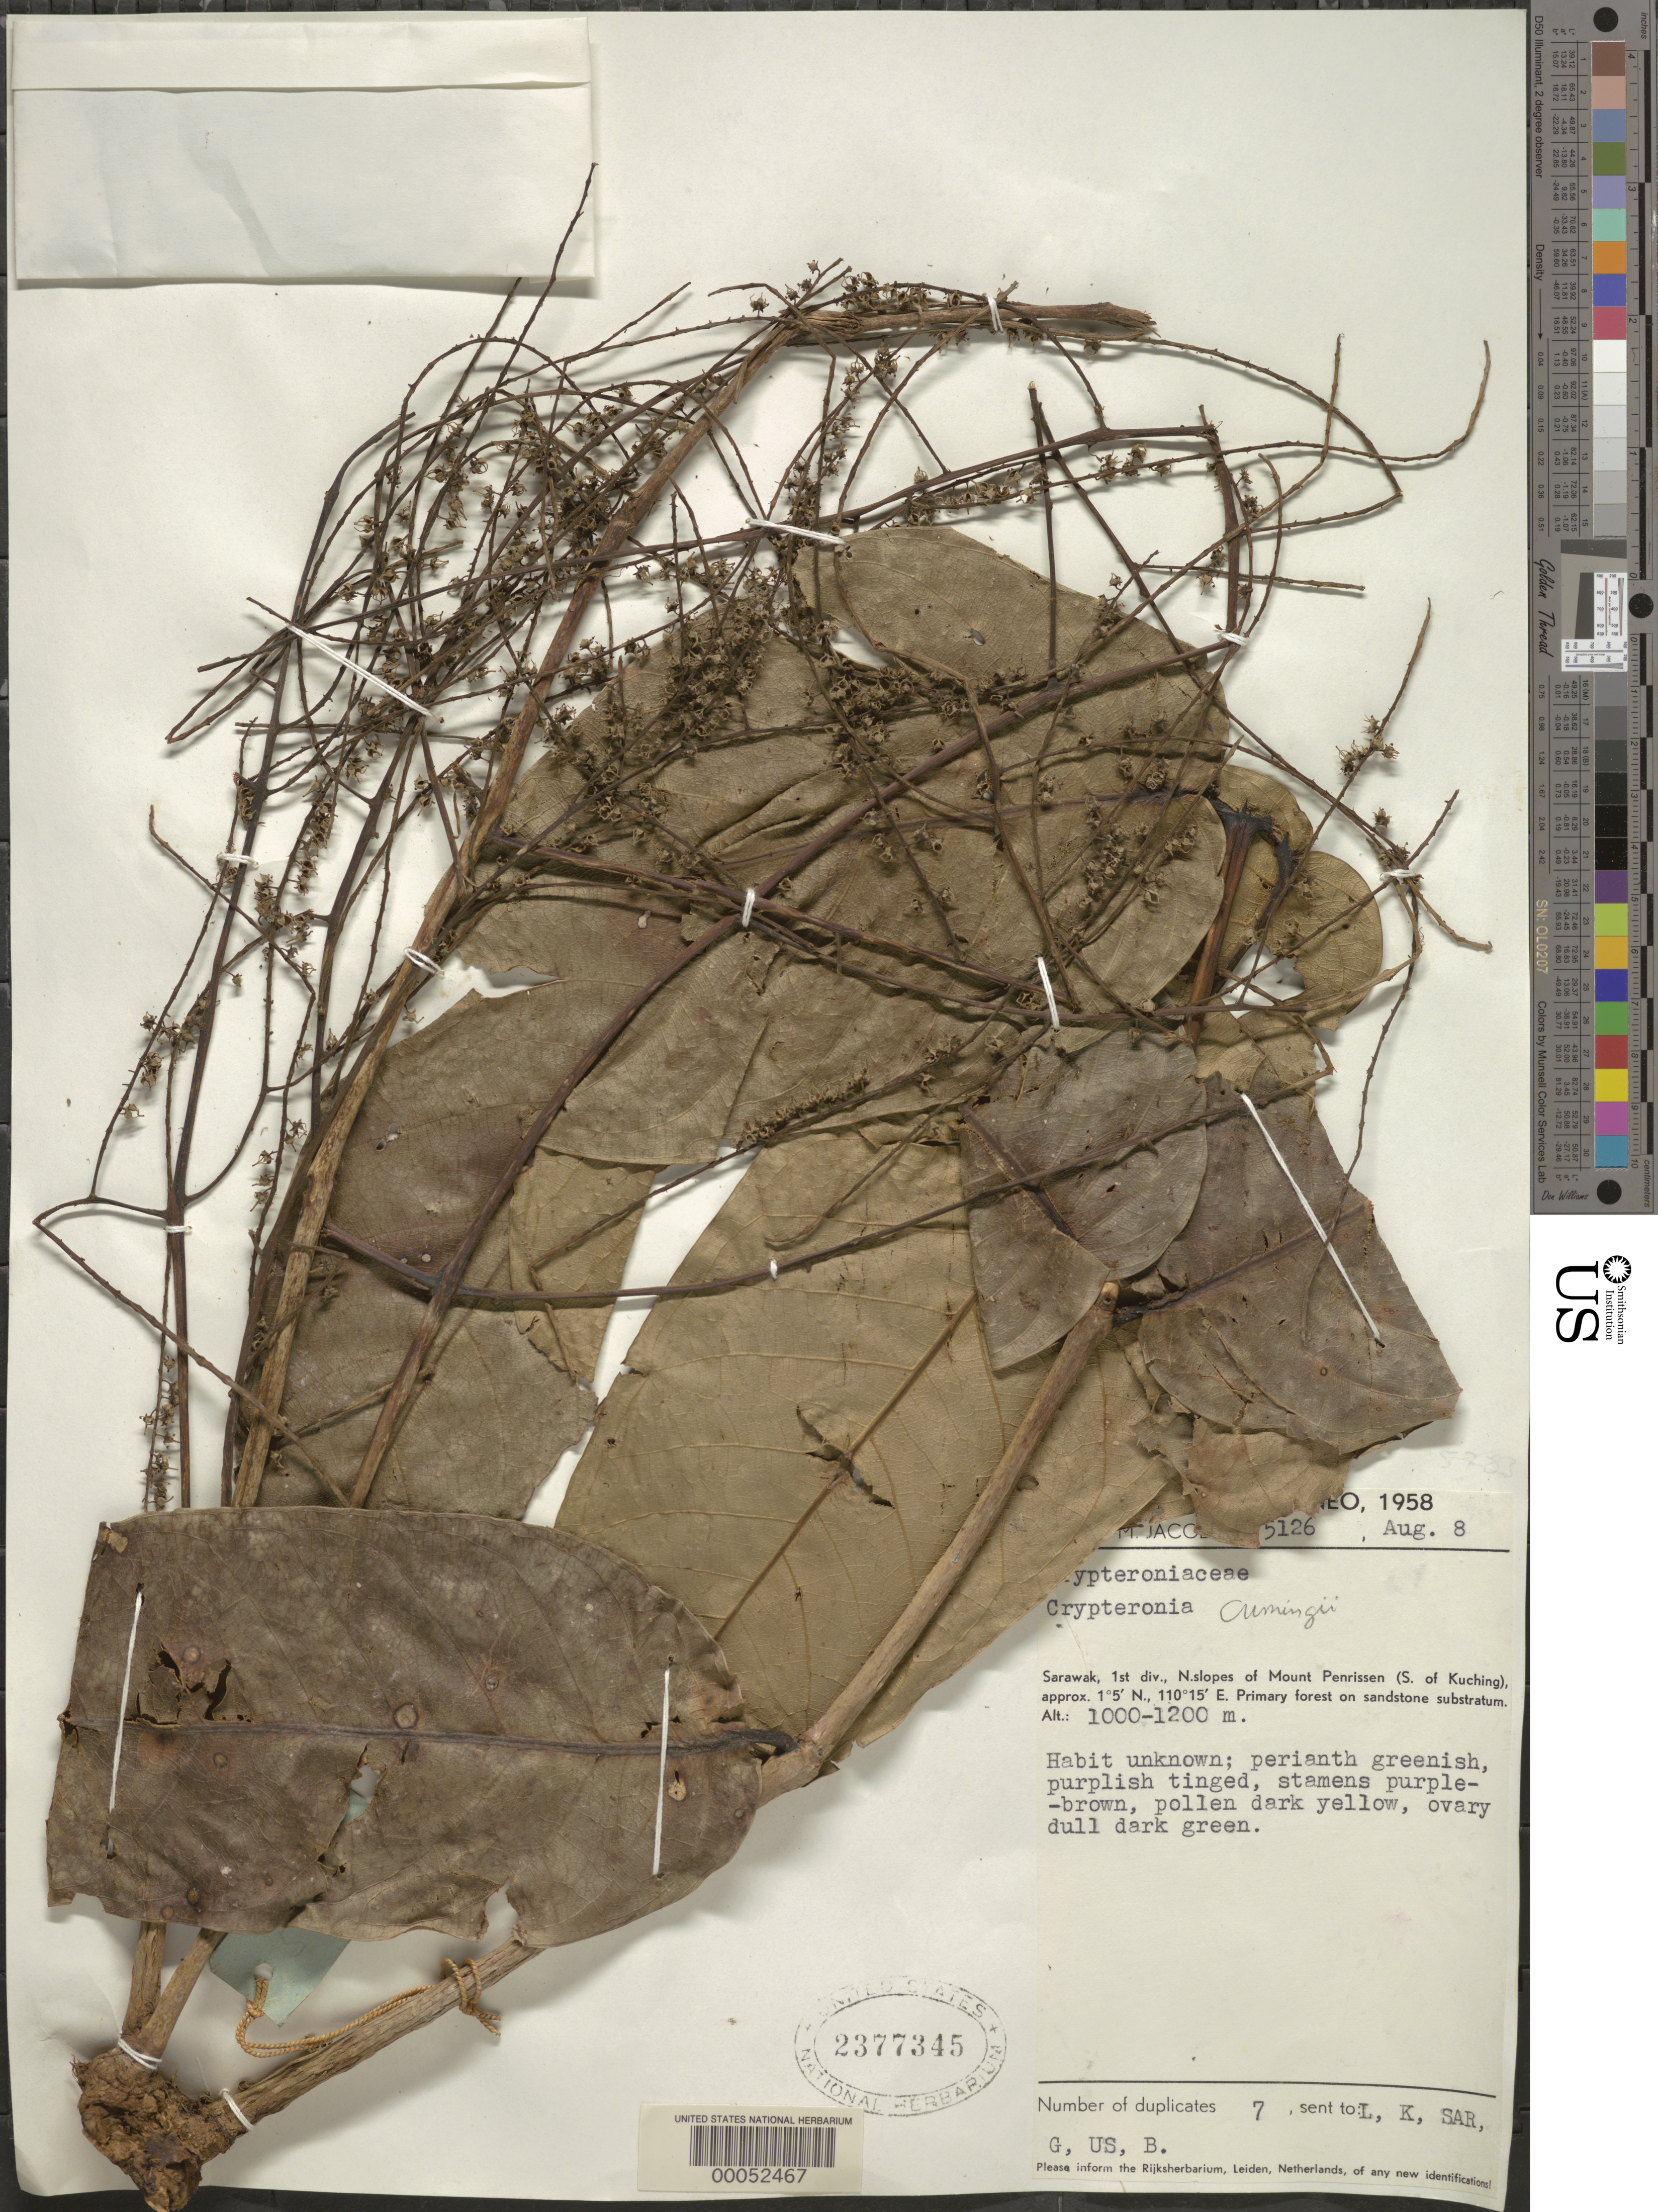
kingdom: Plantae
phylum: Tracheophyta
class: Magnoliopsida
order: Myrtales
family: Crypteroniaceae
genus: Crypteronia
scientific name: Crypteronia sp.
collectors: M. R. Jacobs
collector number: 5126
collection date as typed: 08 Aug 1958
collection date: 1958-08-08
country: Malaysia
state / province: Sarawak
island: Borneo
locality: N slopes of mt. penrissen, s of kuching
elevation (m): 1000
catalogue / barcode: US 2377345